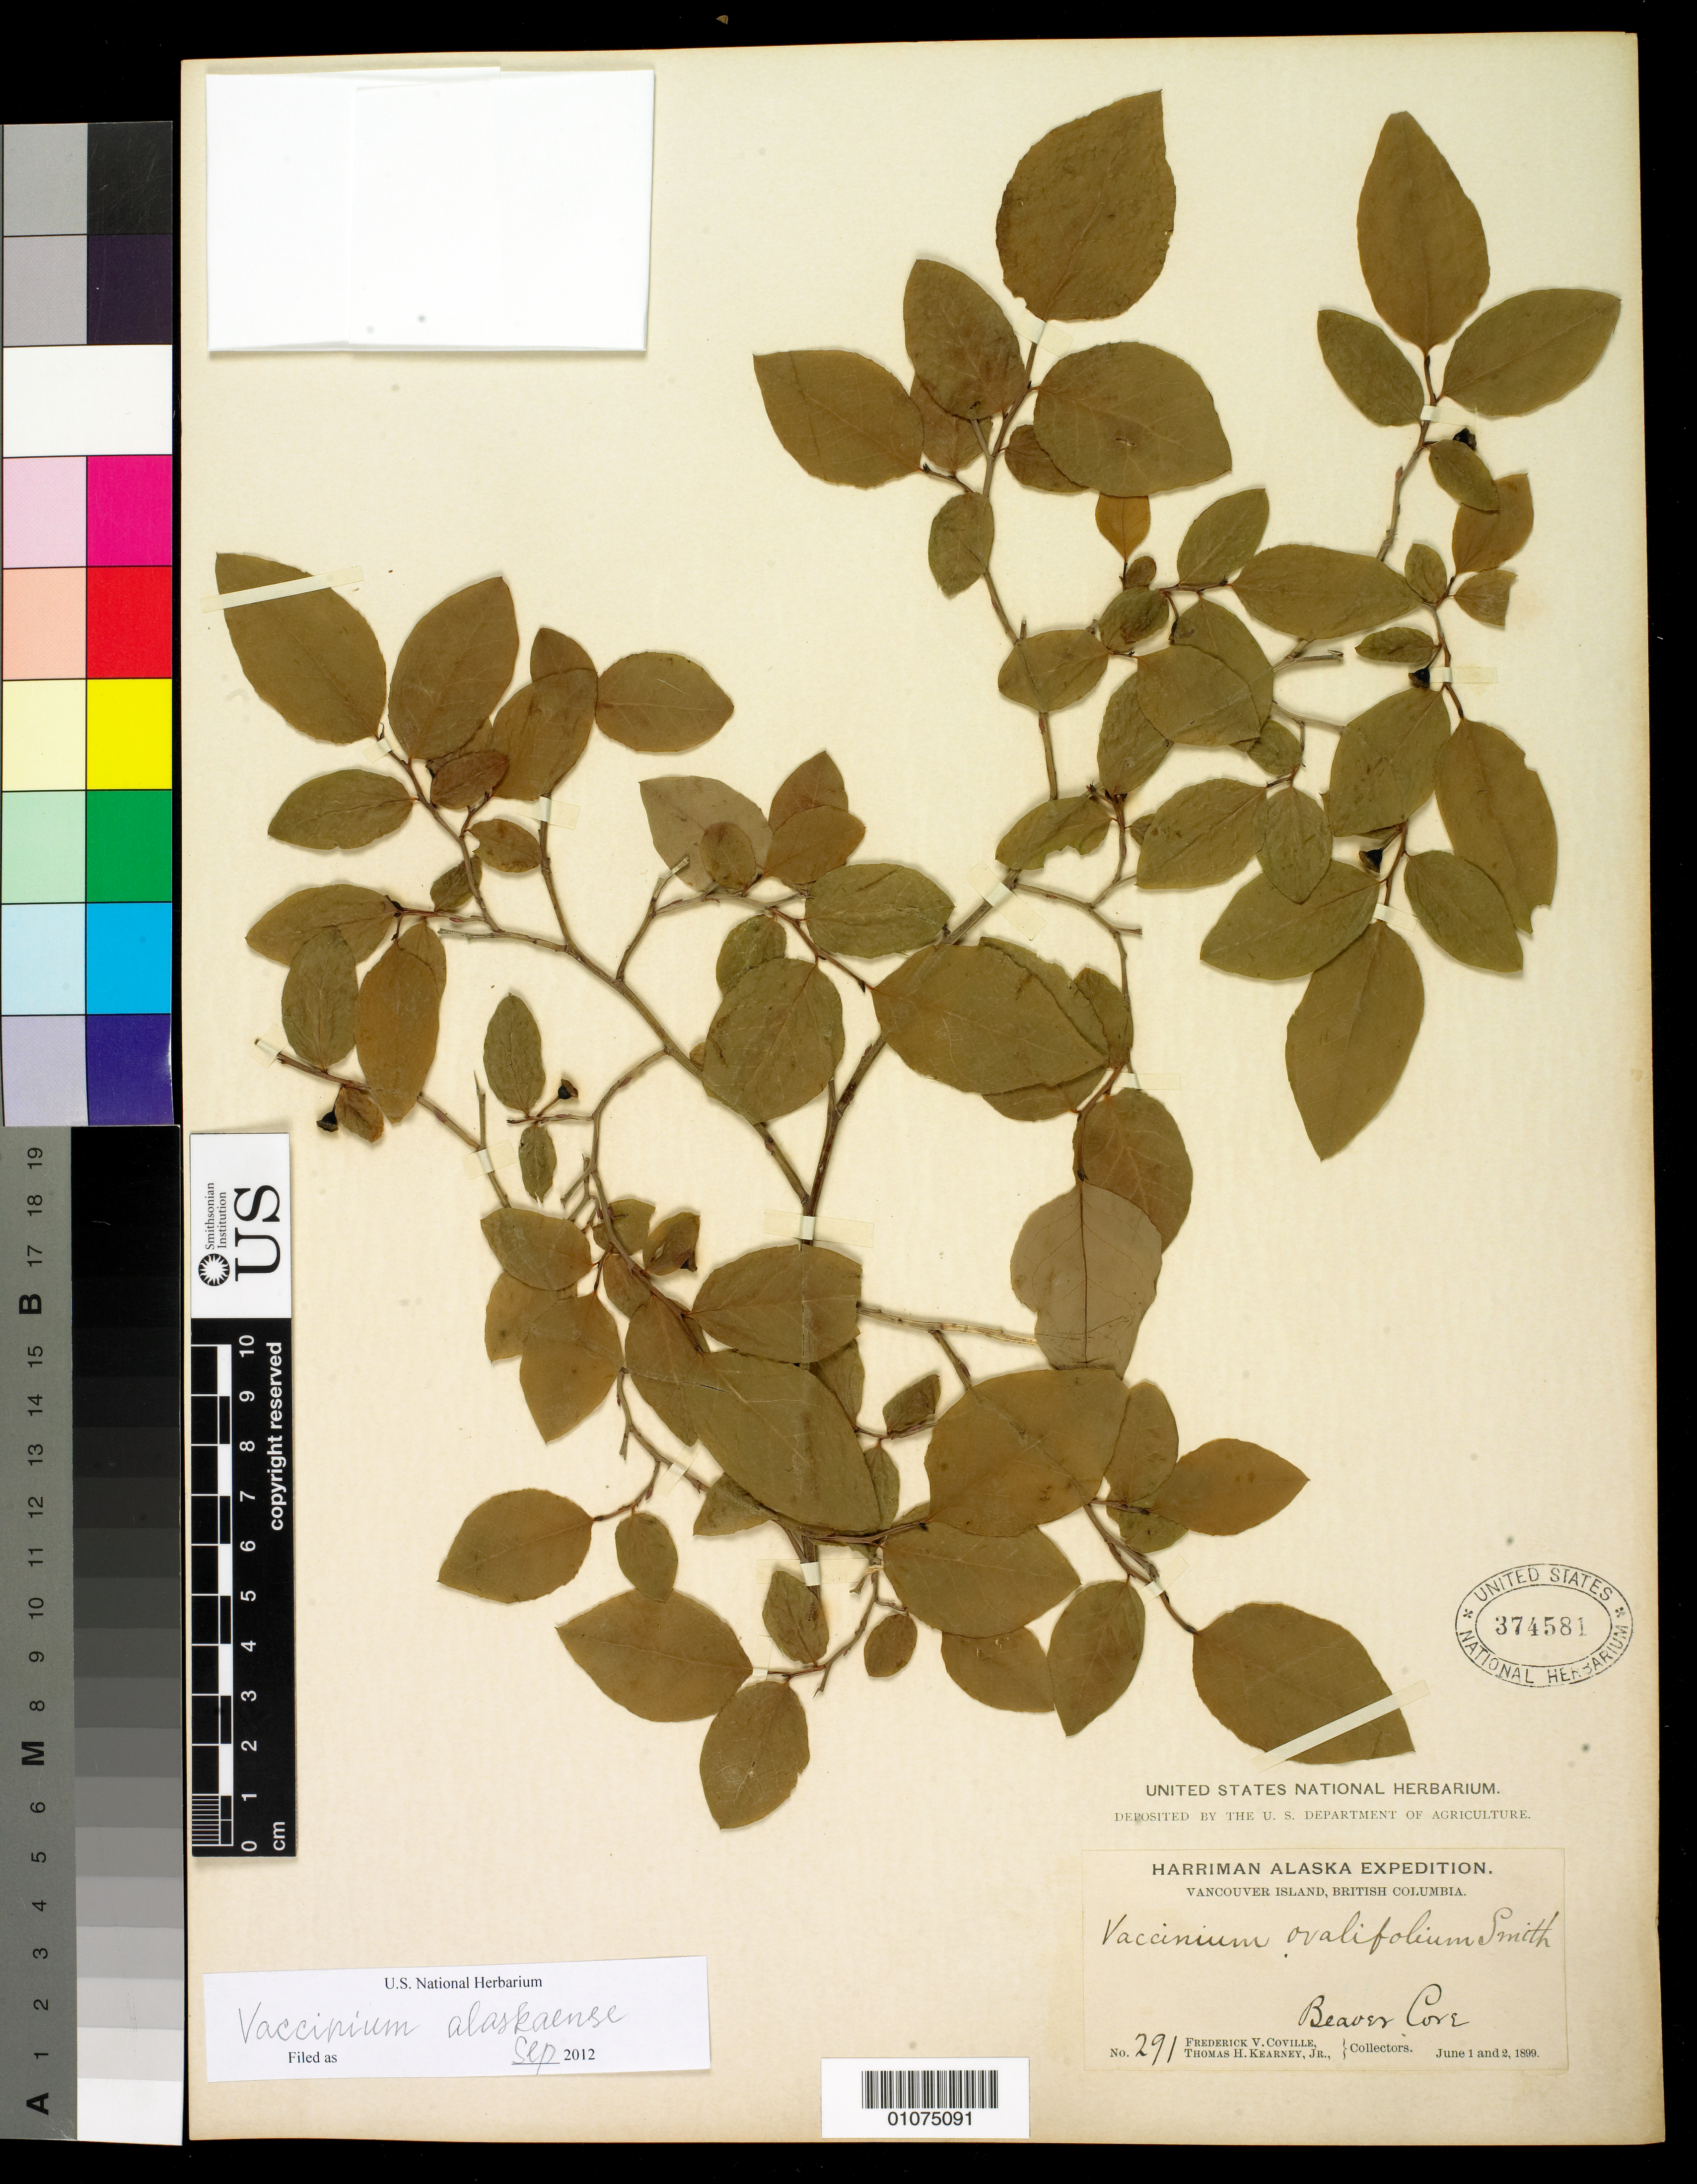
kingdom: Plantae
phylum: Tracheophyta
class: Magnoliopsida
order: Ericales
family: Ericaceae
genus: Vaccinium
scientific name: Vaccinium alaskaense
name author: Howell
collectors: F. V. Coville & T. H. Kearney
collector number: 291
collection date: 1899-06-01,1899-06-02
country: Canada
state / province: British Columbia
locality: Vancouver Island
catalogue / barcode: US 374581